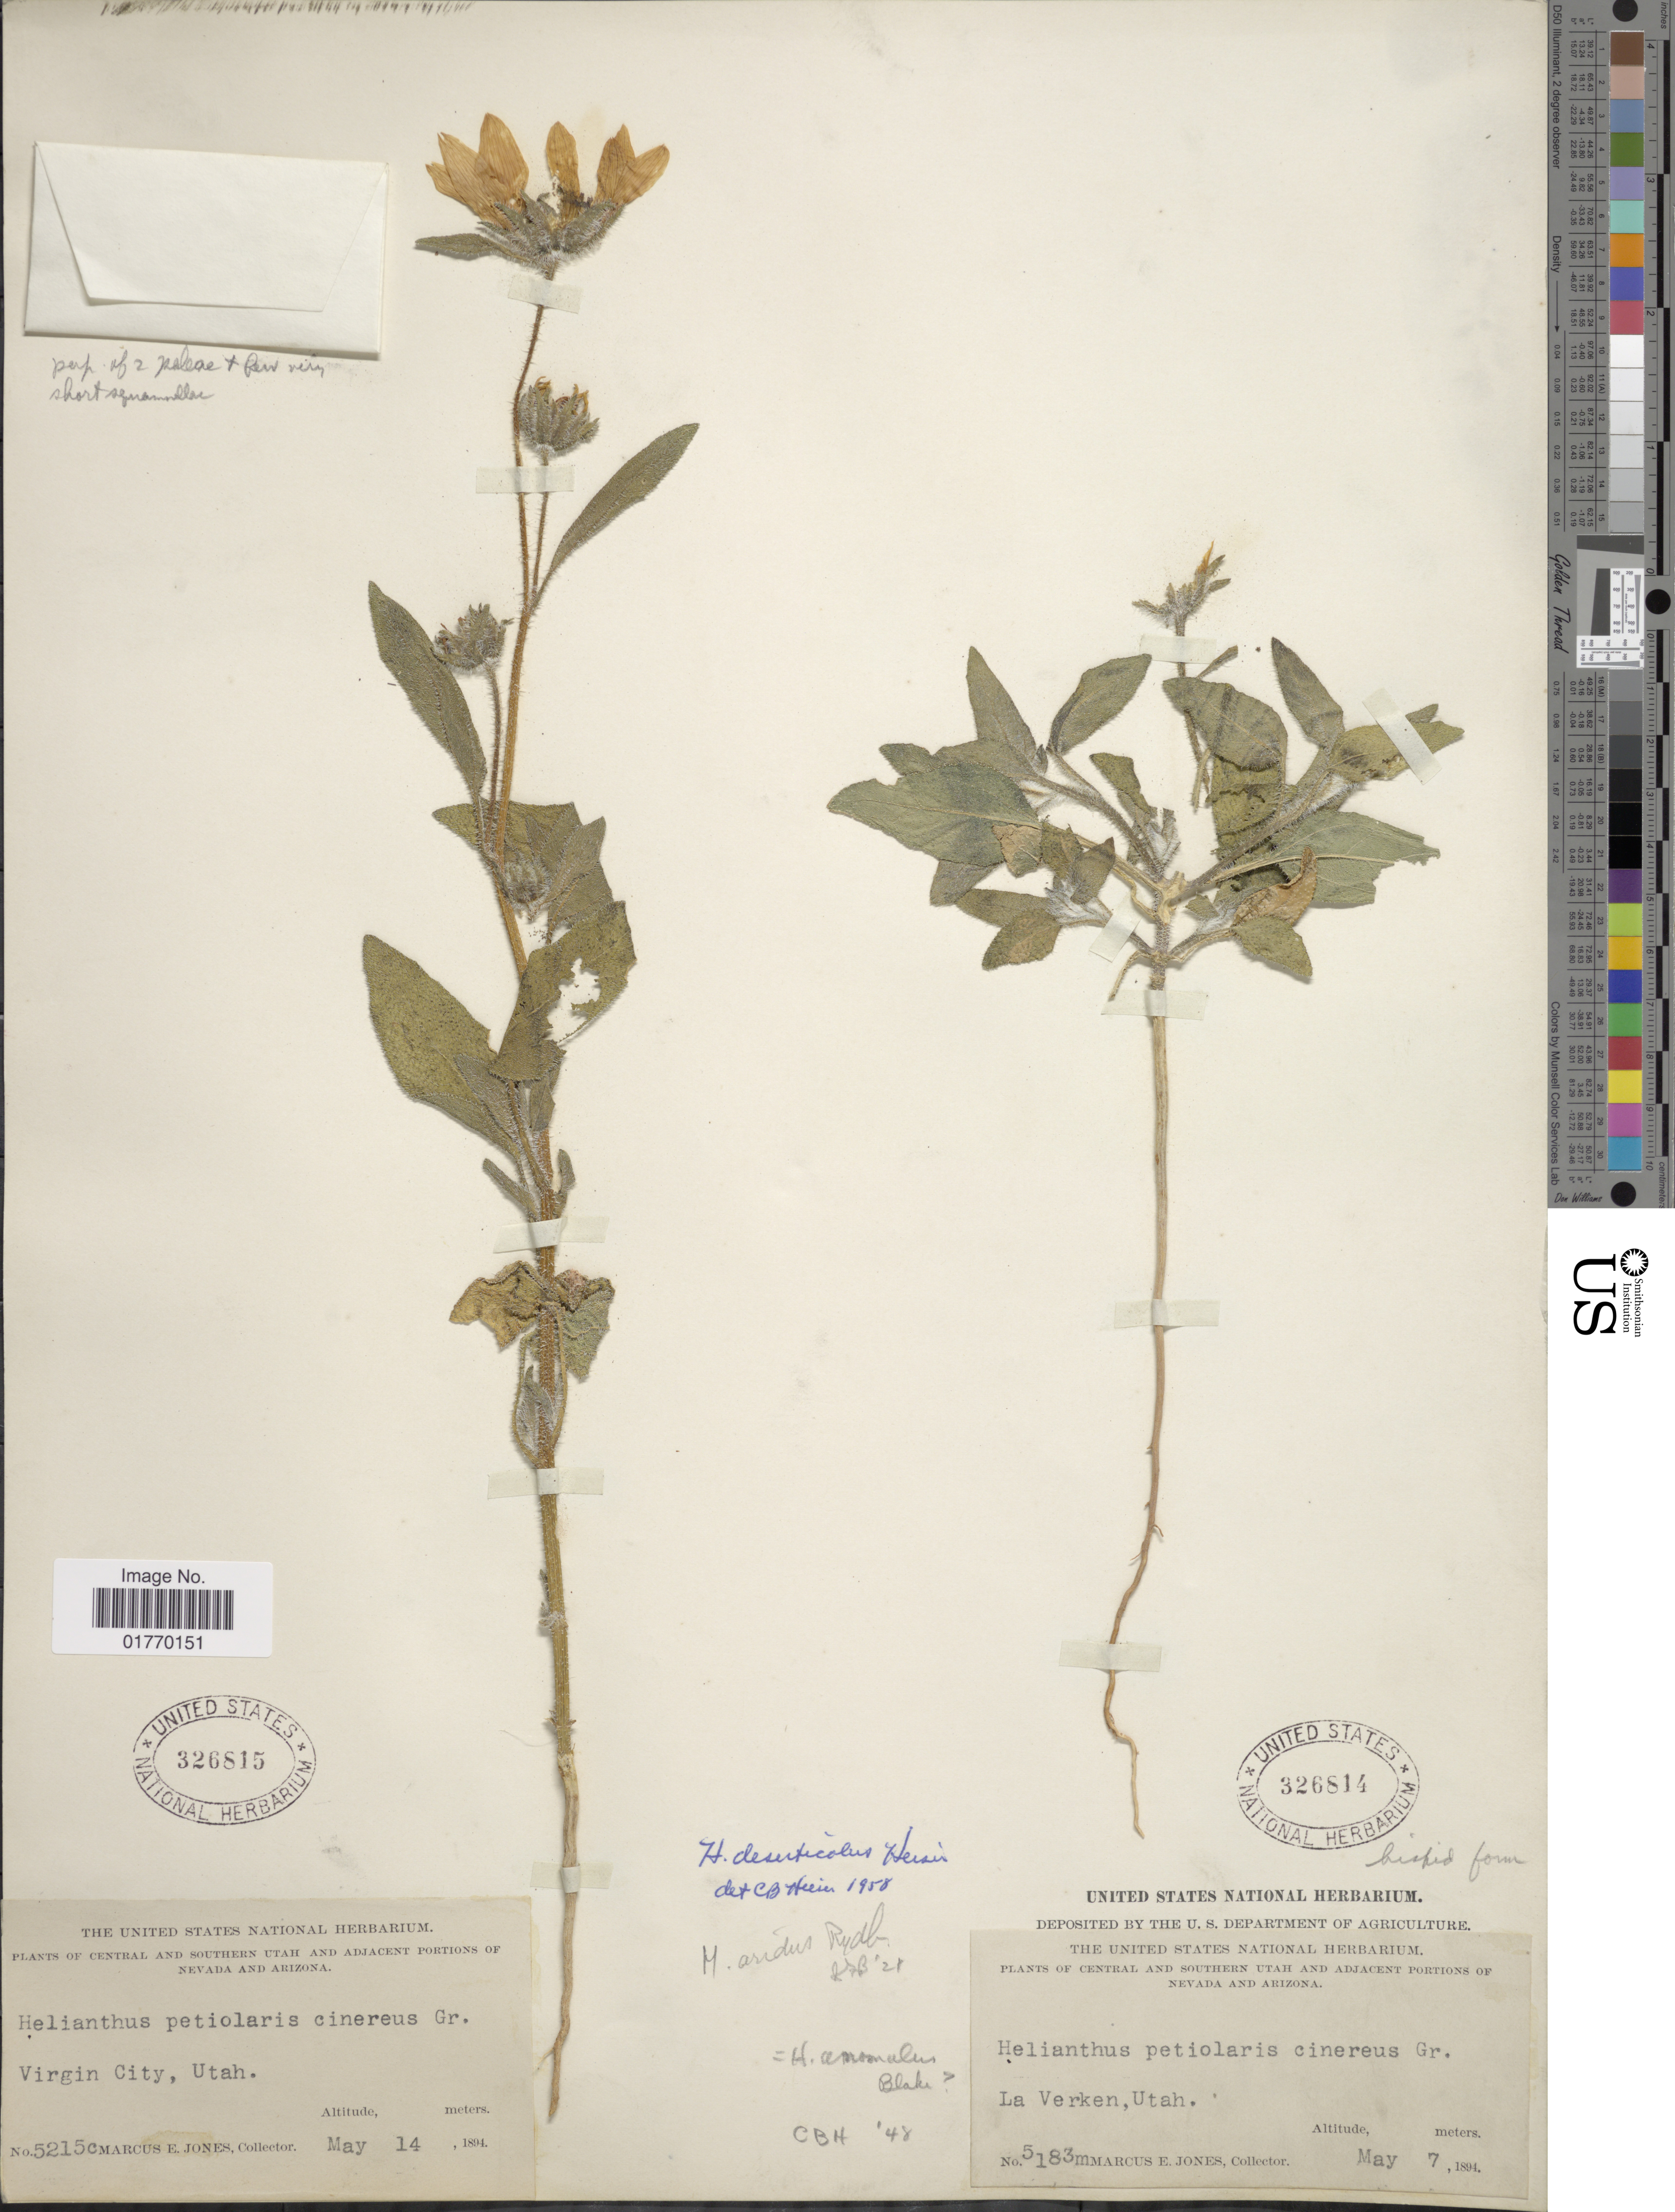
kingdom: Plantae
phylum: Tracheophyta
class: Magnoliopsida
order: Asterales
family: Asteraceae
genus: Helianthus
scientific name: Helianthus deserticola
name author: Heiser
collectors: M. E. Jones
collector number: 5215c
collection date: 1894-05-14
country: United States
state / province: Utah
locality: Southern Utah, Virgin City, Utah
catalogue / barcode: US 326815